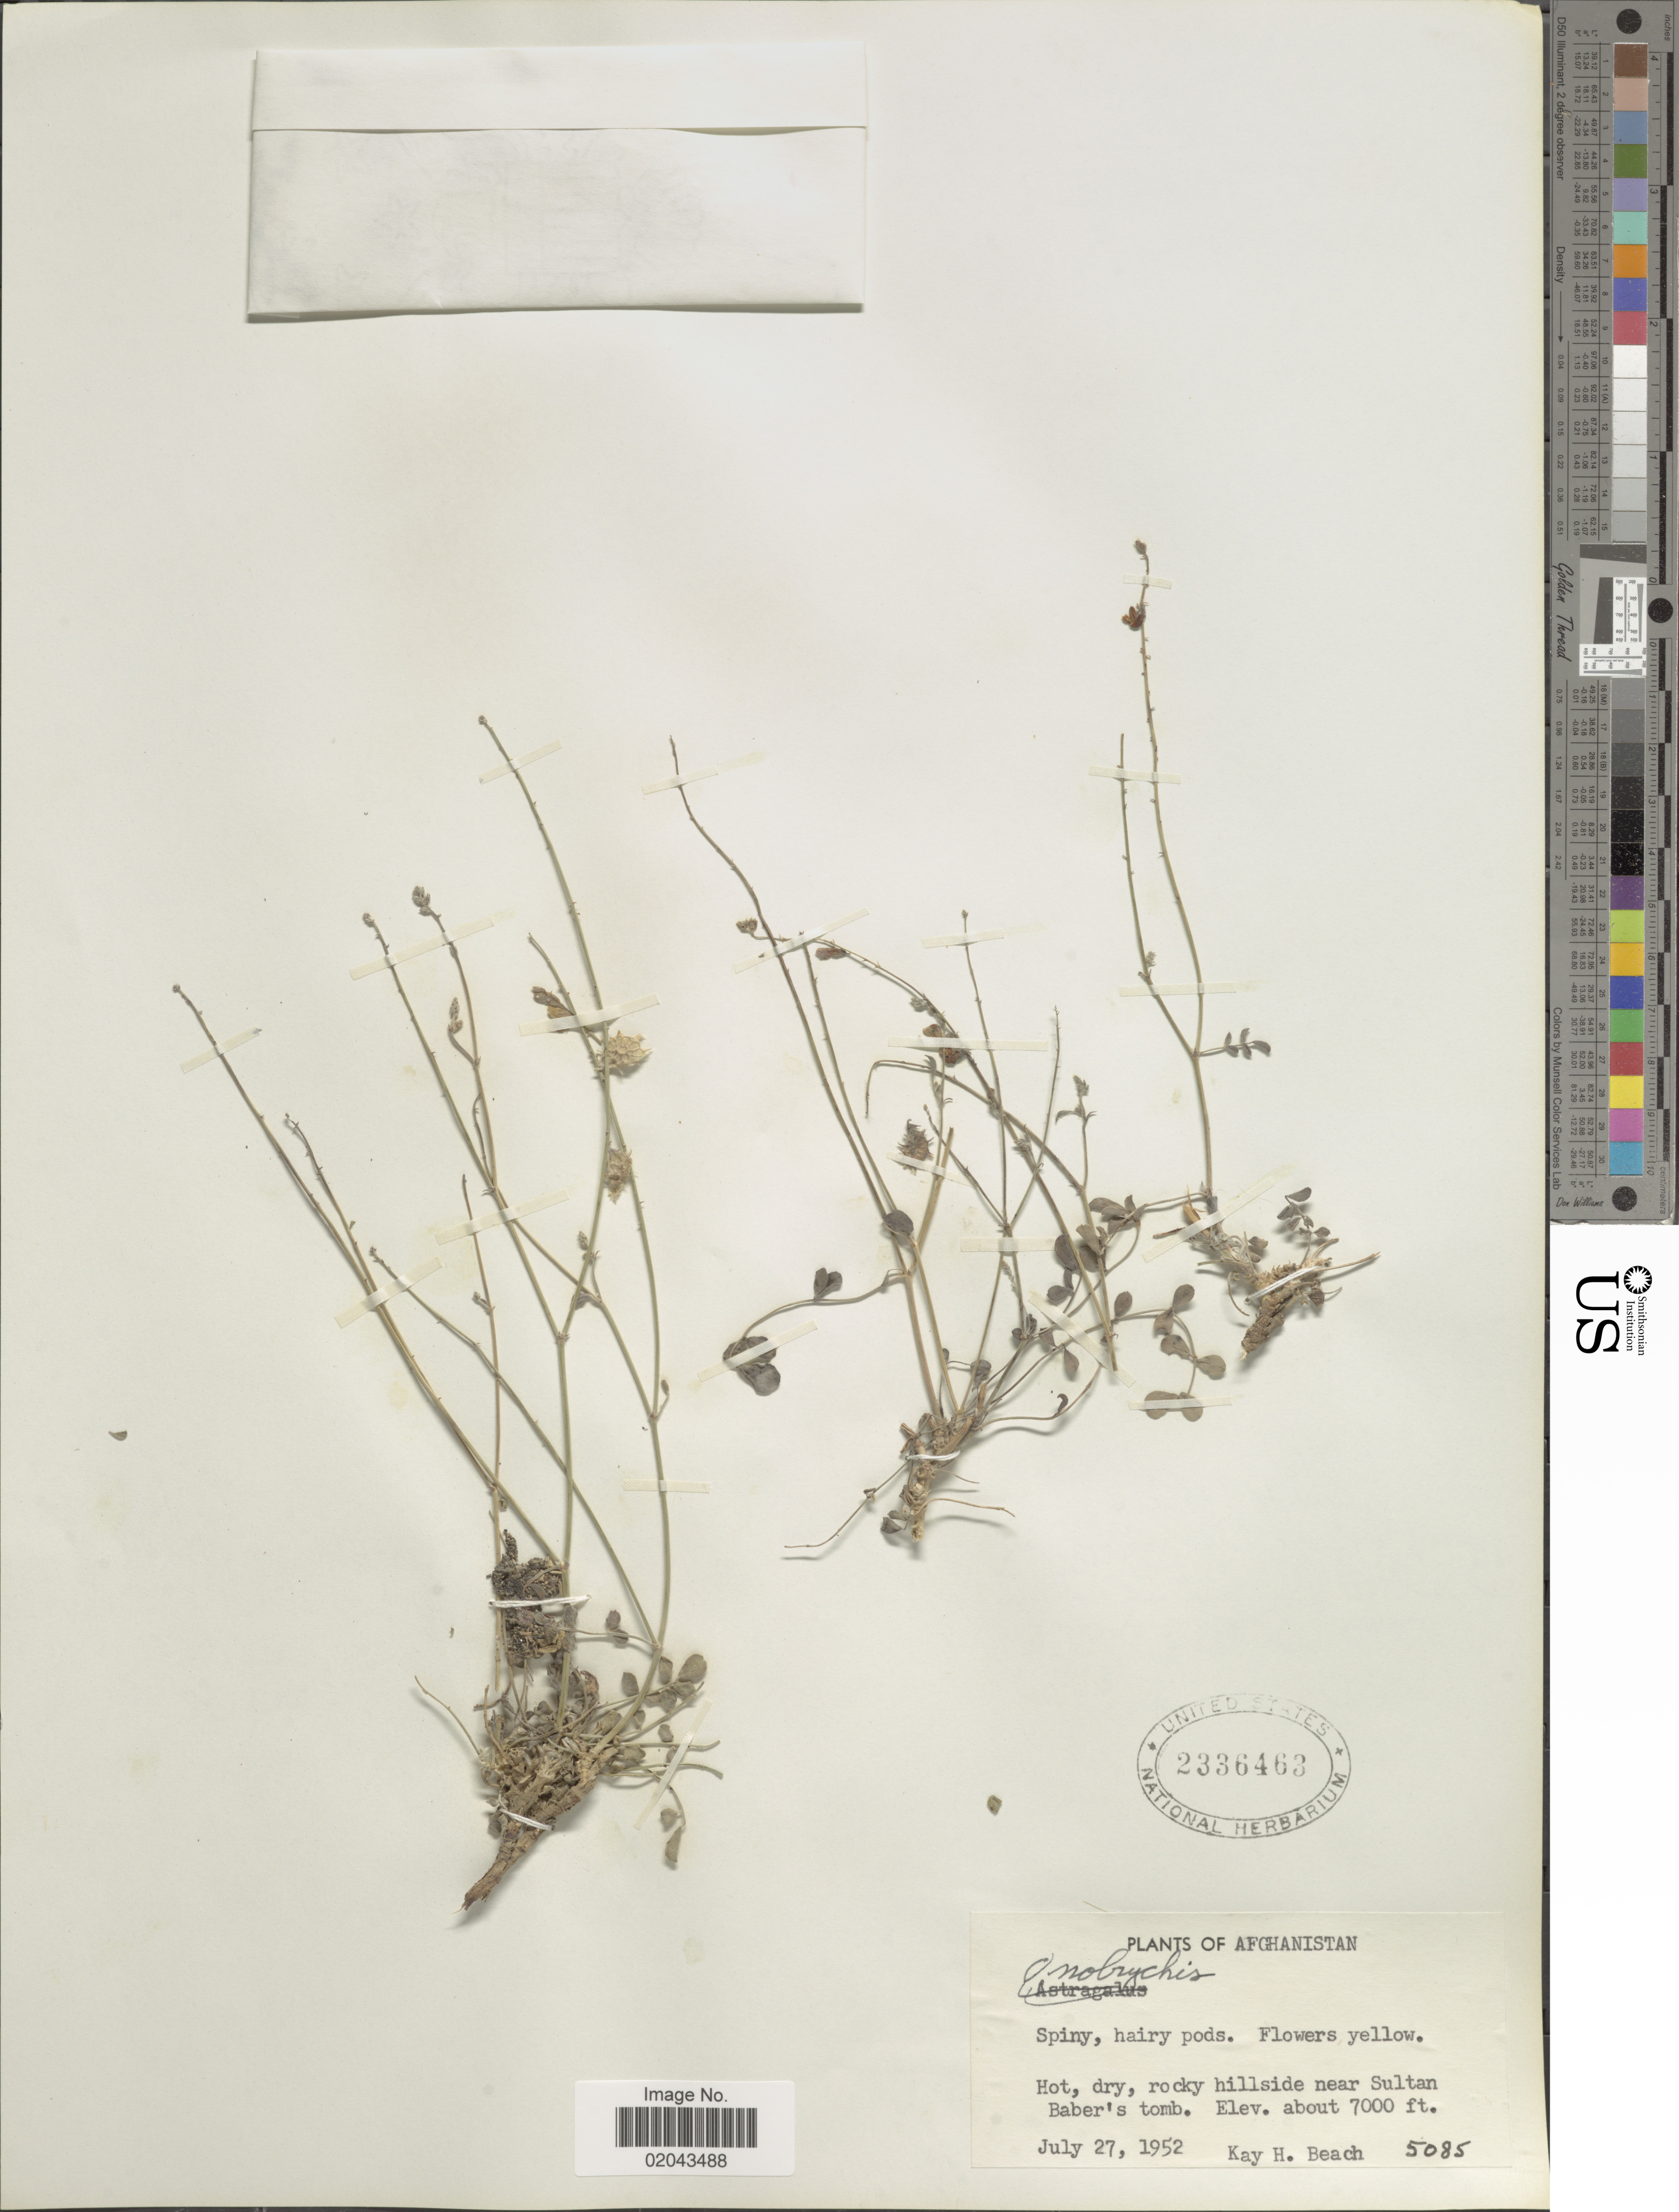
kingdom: Plantae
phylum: Tracheophyta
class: Magnoliopsida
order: Fabales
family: Fabaceae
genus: Onobrychis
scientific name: Onobrychis sp.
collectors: K. H. Beach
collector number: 5085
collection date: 1952-07-27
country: Afghanistan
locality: Rocky hillside near Sultan Baber's tomb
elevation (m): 2134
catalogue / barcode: US 2336463